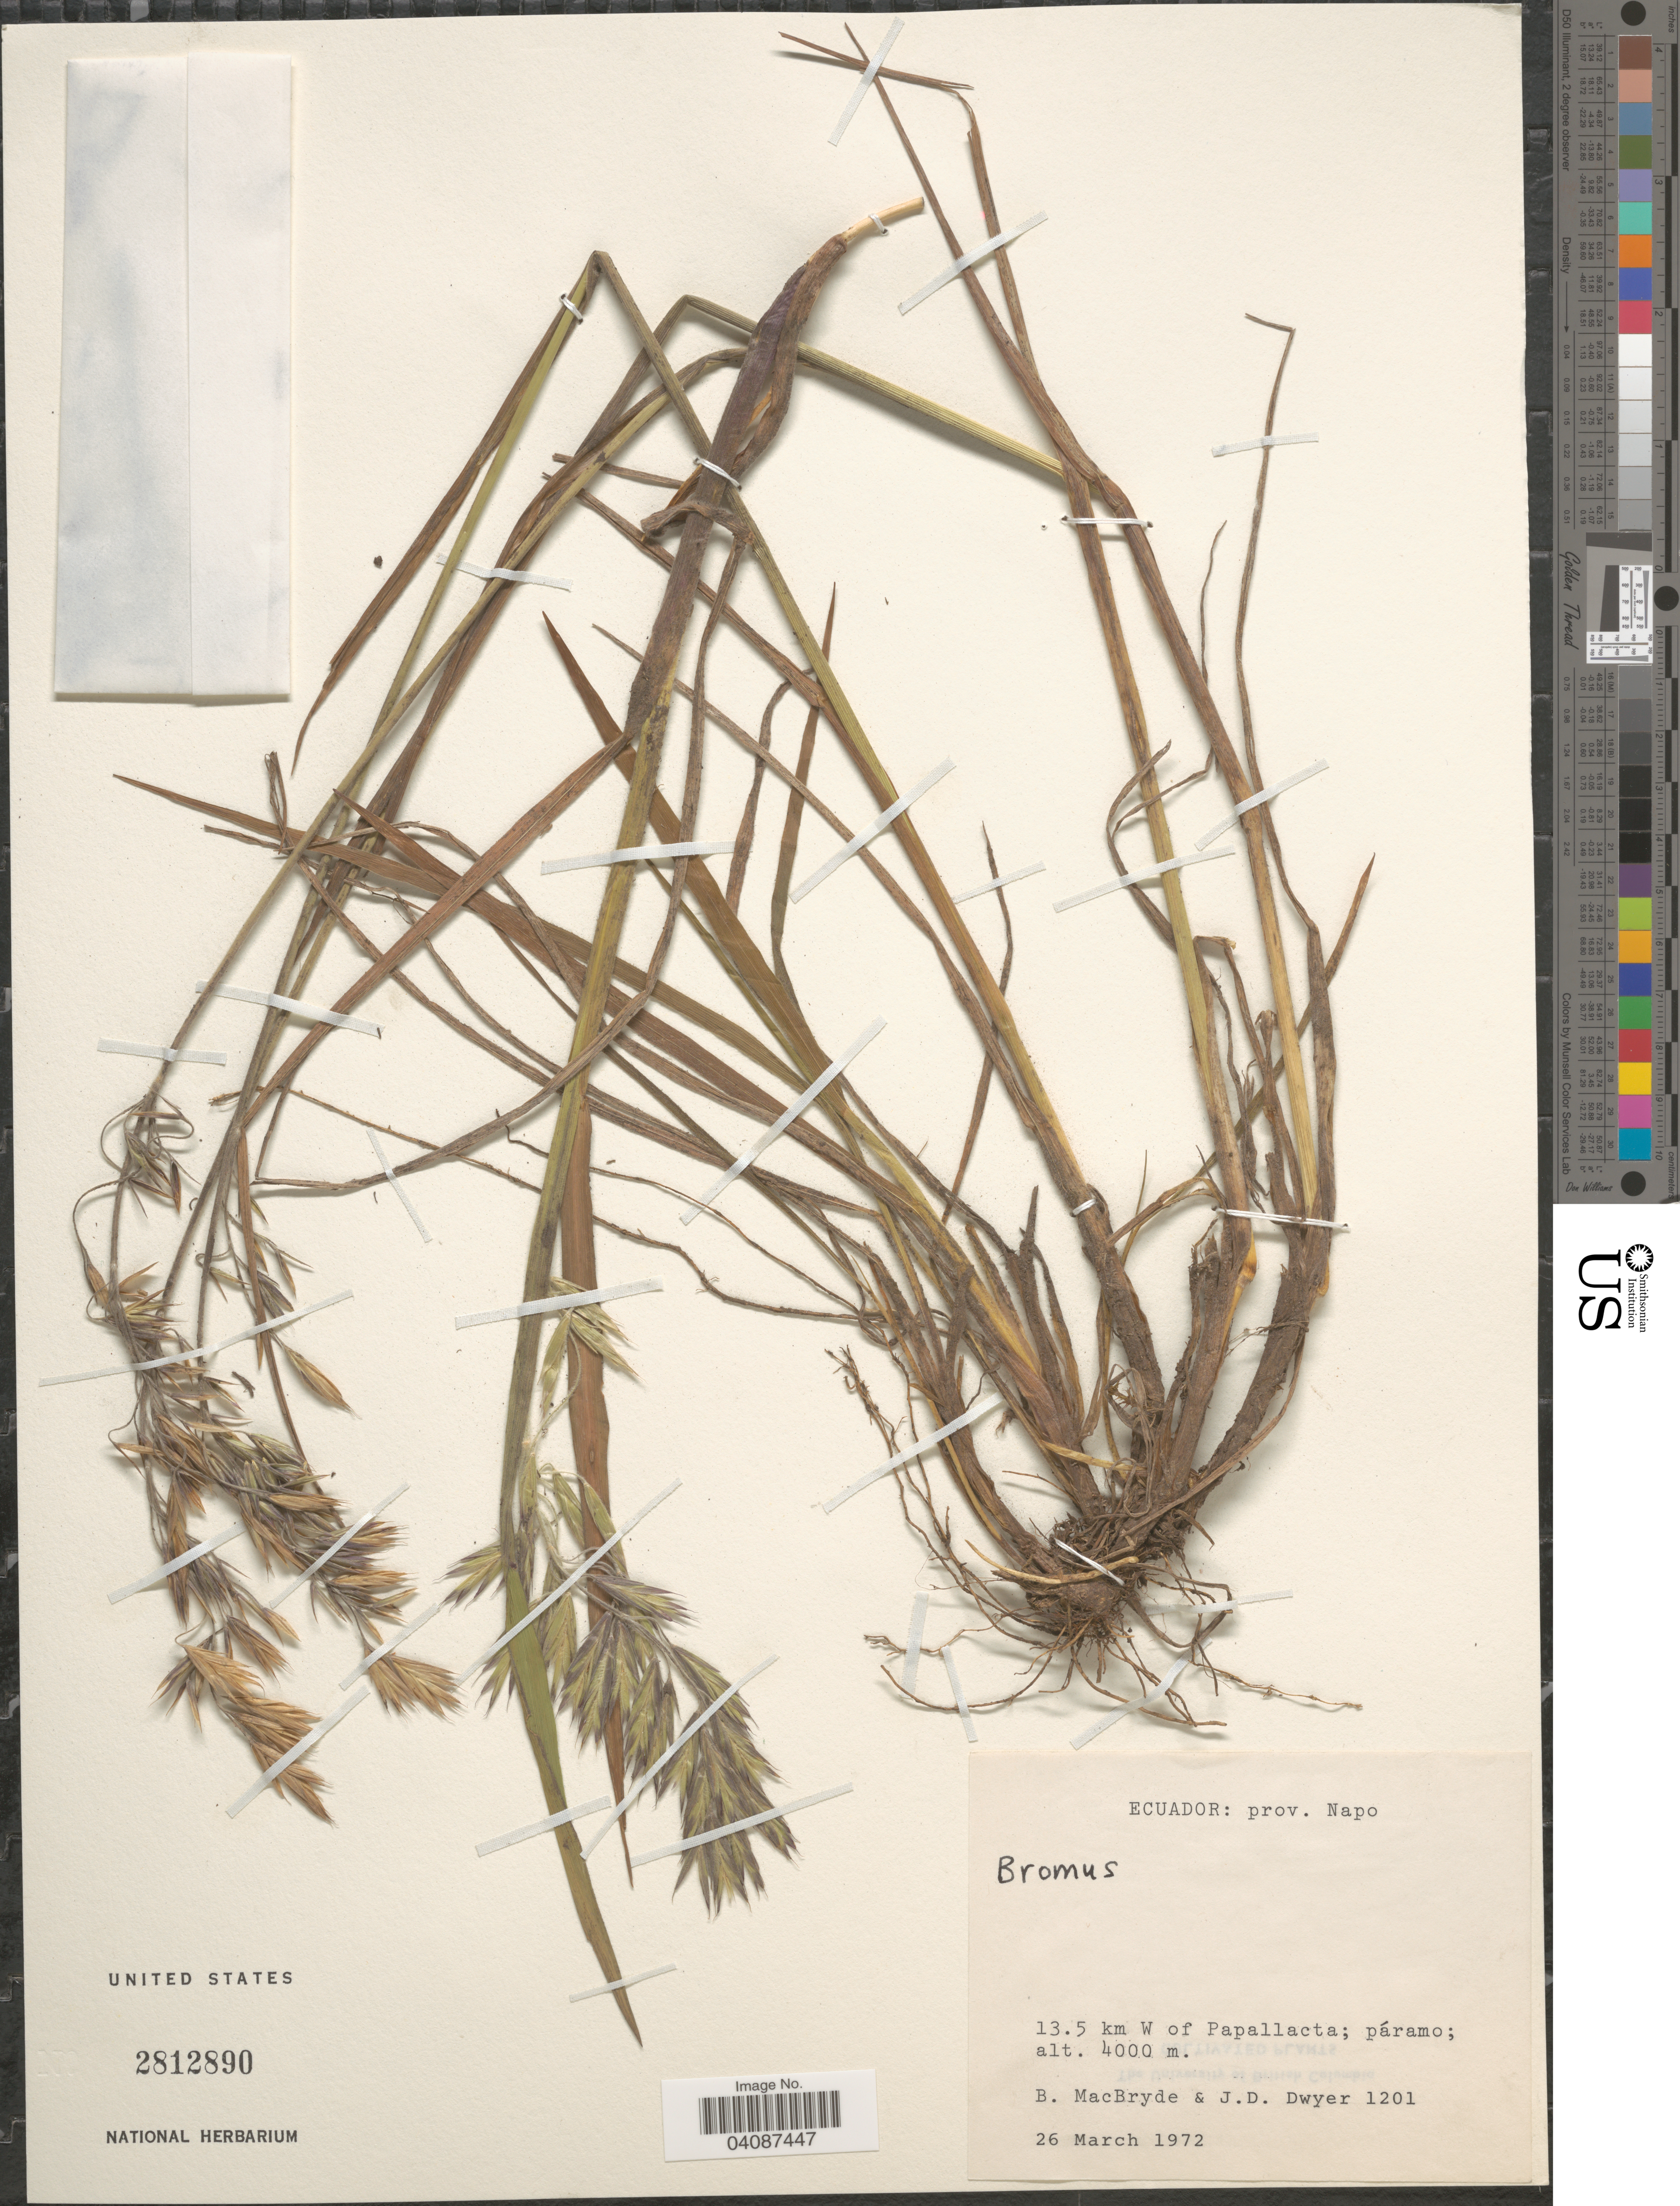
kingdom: Plantae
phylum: Tracheophyta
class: Liliopsida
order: Poales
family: Poaceae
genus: Bromus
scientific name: Bromus sp.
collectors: B. MacBryde & J. D. Dwyer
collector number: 1201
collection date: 1972-03-26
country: Ecuador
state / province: Napo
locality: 13.5 km W of Papallacta; páramo.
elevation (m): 4000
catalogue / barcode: US 2812890